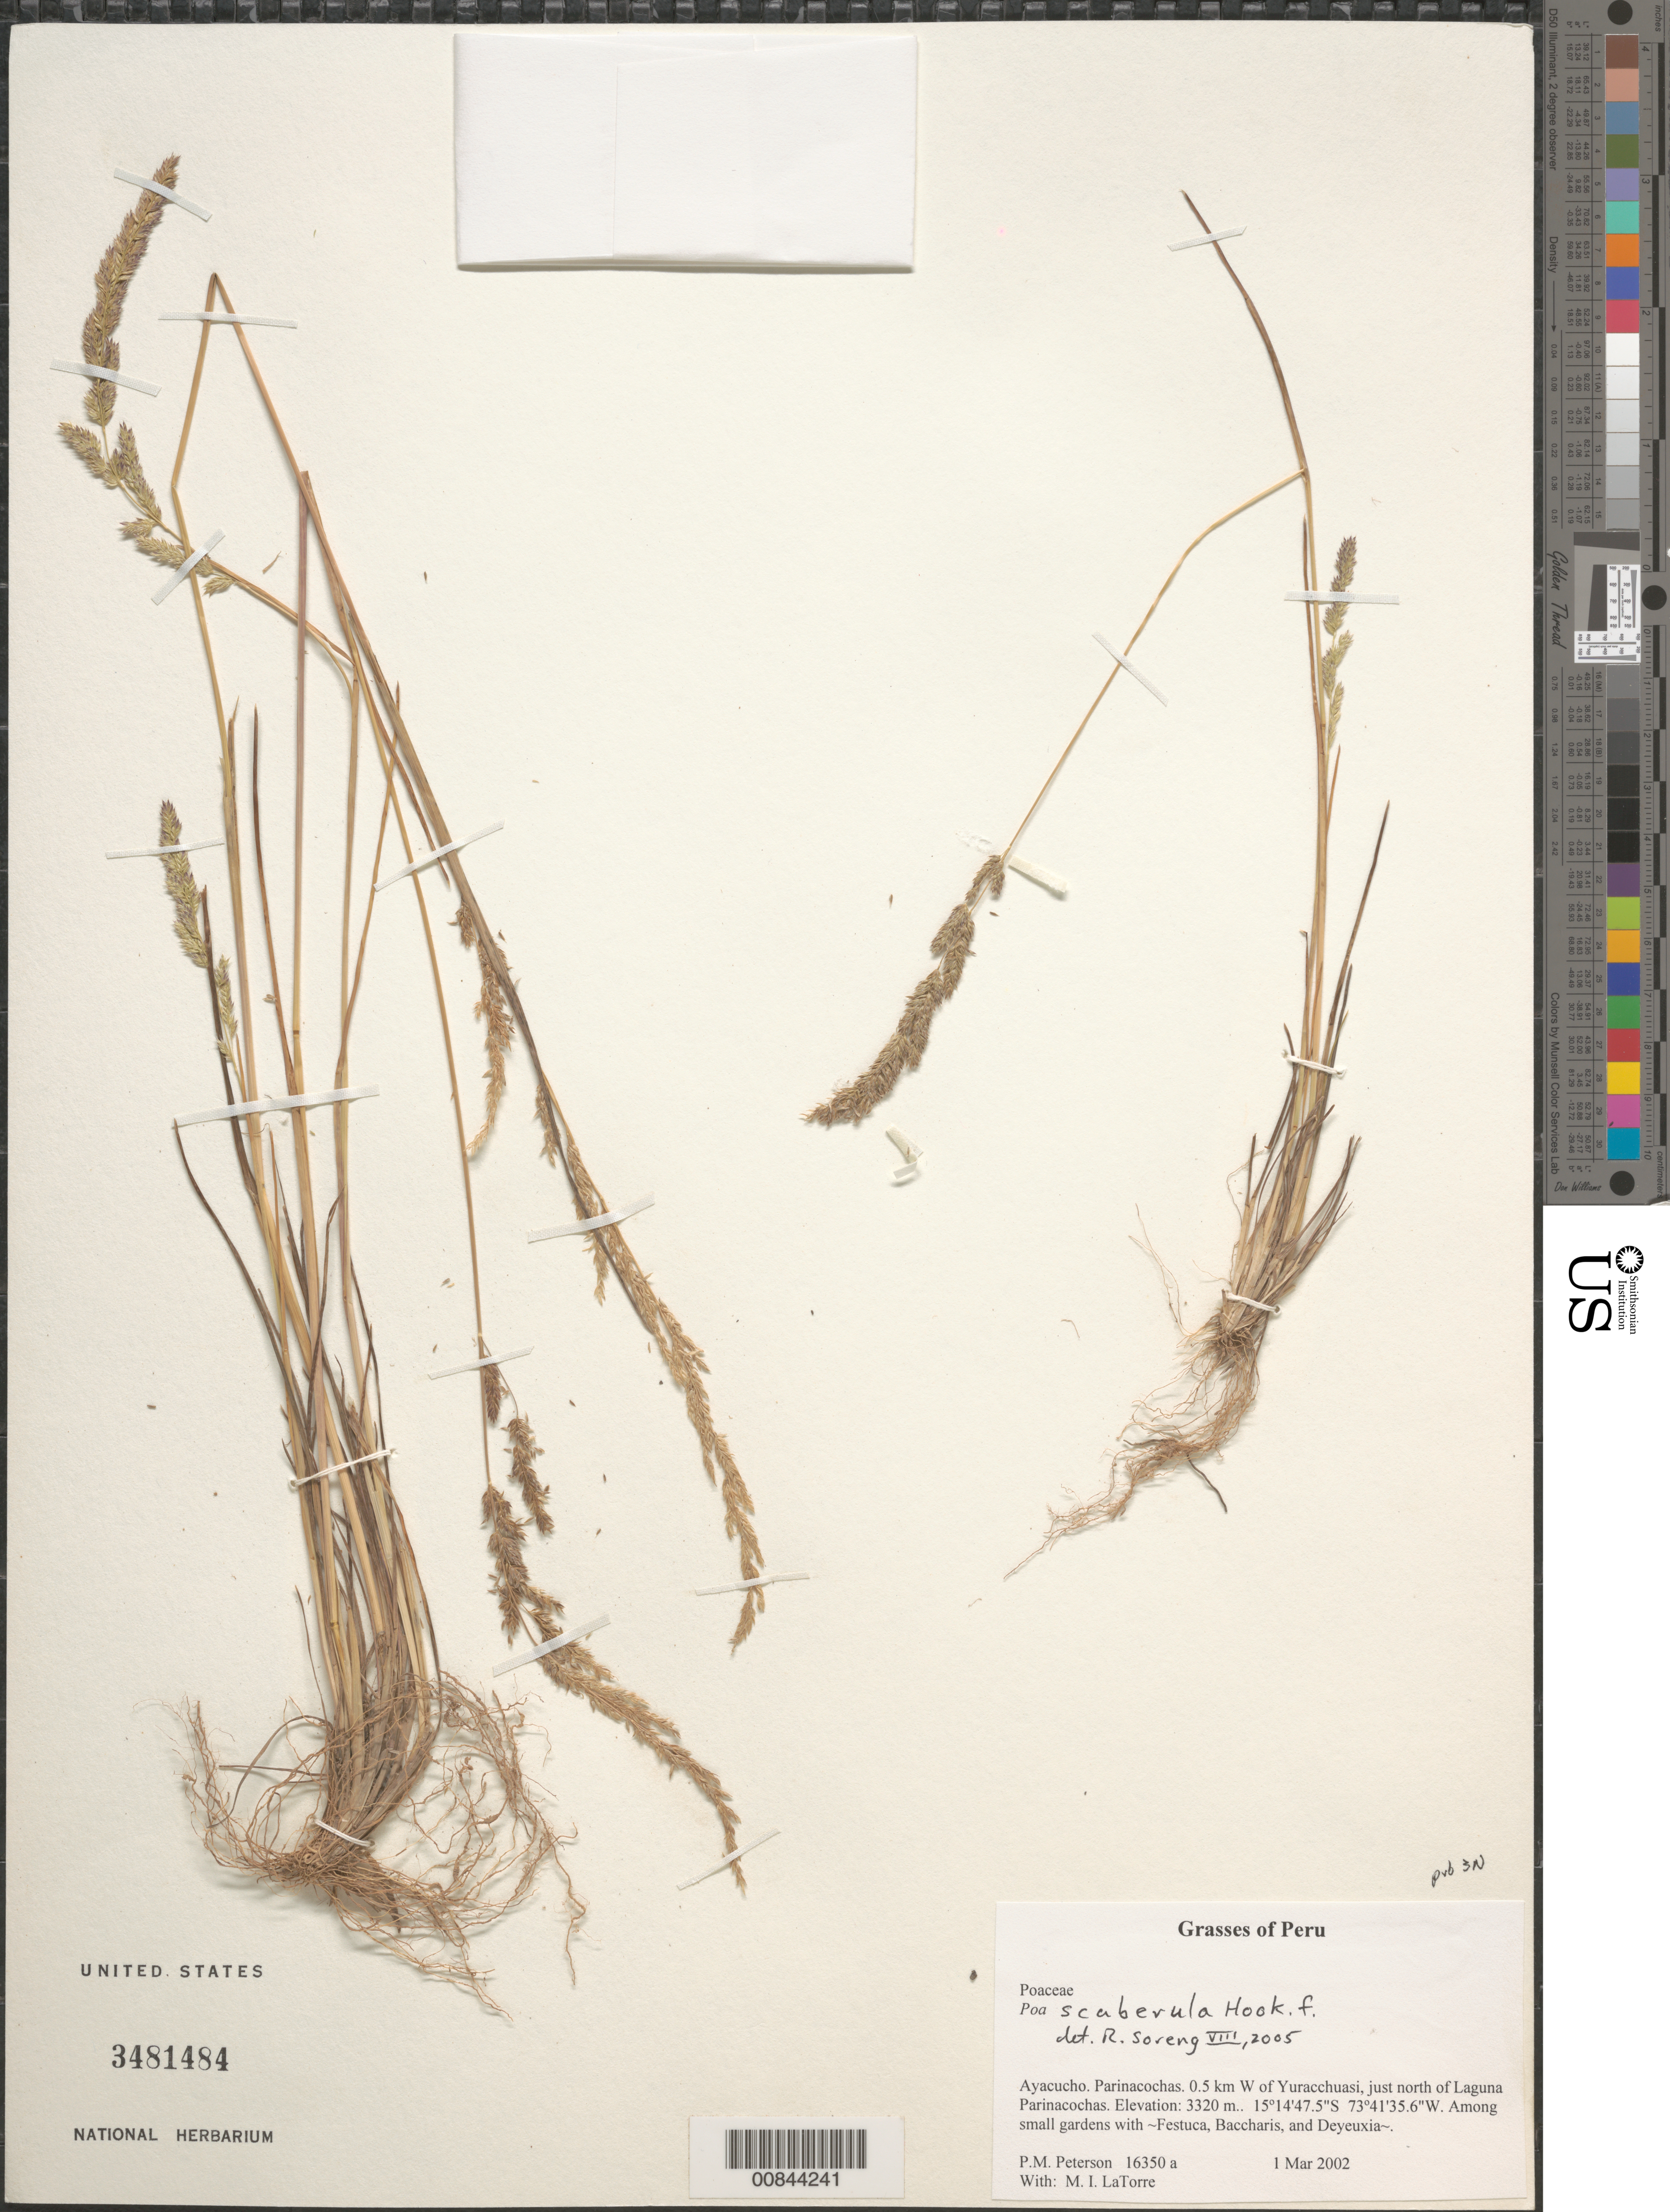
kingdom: Plantae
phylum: Tracheophyta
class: Liliopsida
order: Poales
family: Poaceae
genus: Poa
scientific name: Poa scaberula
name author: Hook. f.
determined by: Soreng, Robert J., Research Associate (BOT), Smithsonian Institution - National Museum of Natural History (UNITED STATES)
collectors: P. M. Peterson, M. I. La Torre, A. Ramírez & D. Susanibar Cruz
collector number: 16350 a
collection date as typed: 01 Mar 2002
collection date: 2002-03-01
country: Peru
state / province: Ayacucho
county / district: Parinacochas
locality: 0.5 km W of Yuracchuasi, just north of Laguna Parinacochas.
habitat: Among small gardens with ~Festuca, Baccharis, and Deyeuxia~.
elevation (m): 3320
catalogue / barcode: US 3481484